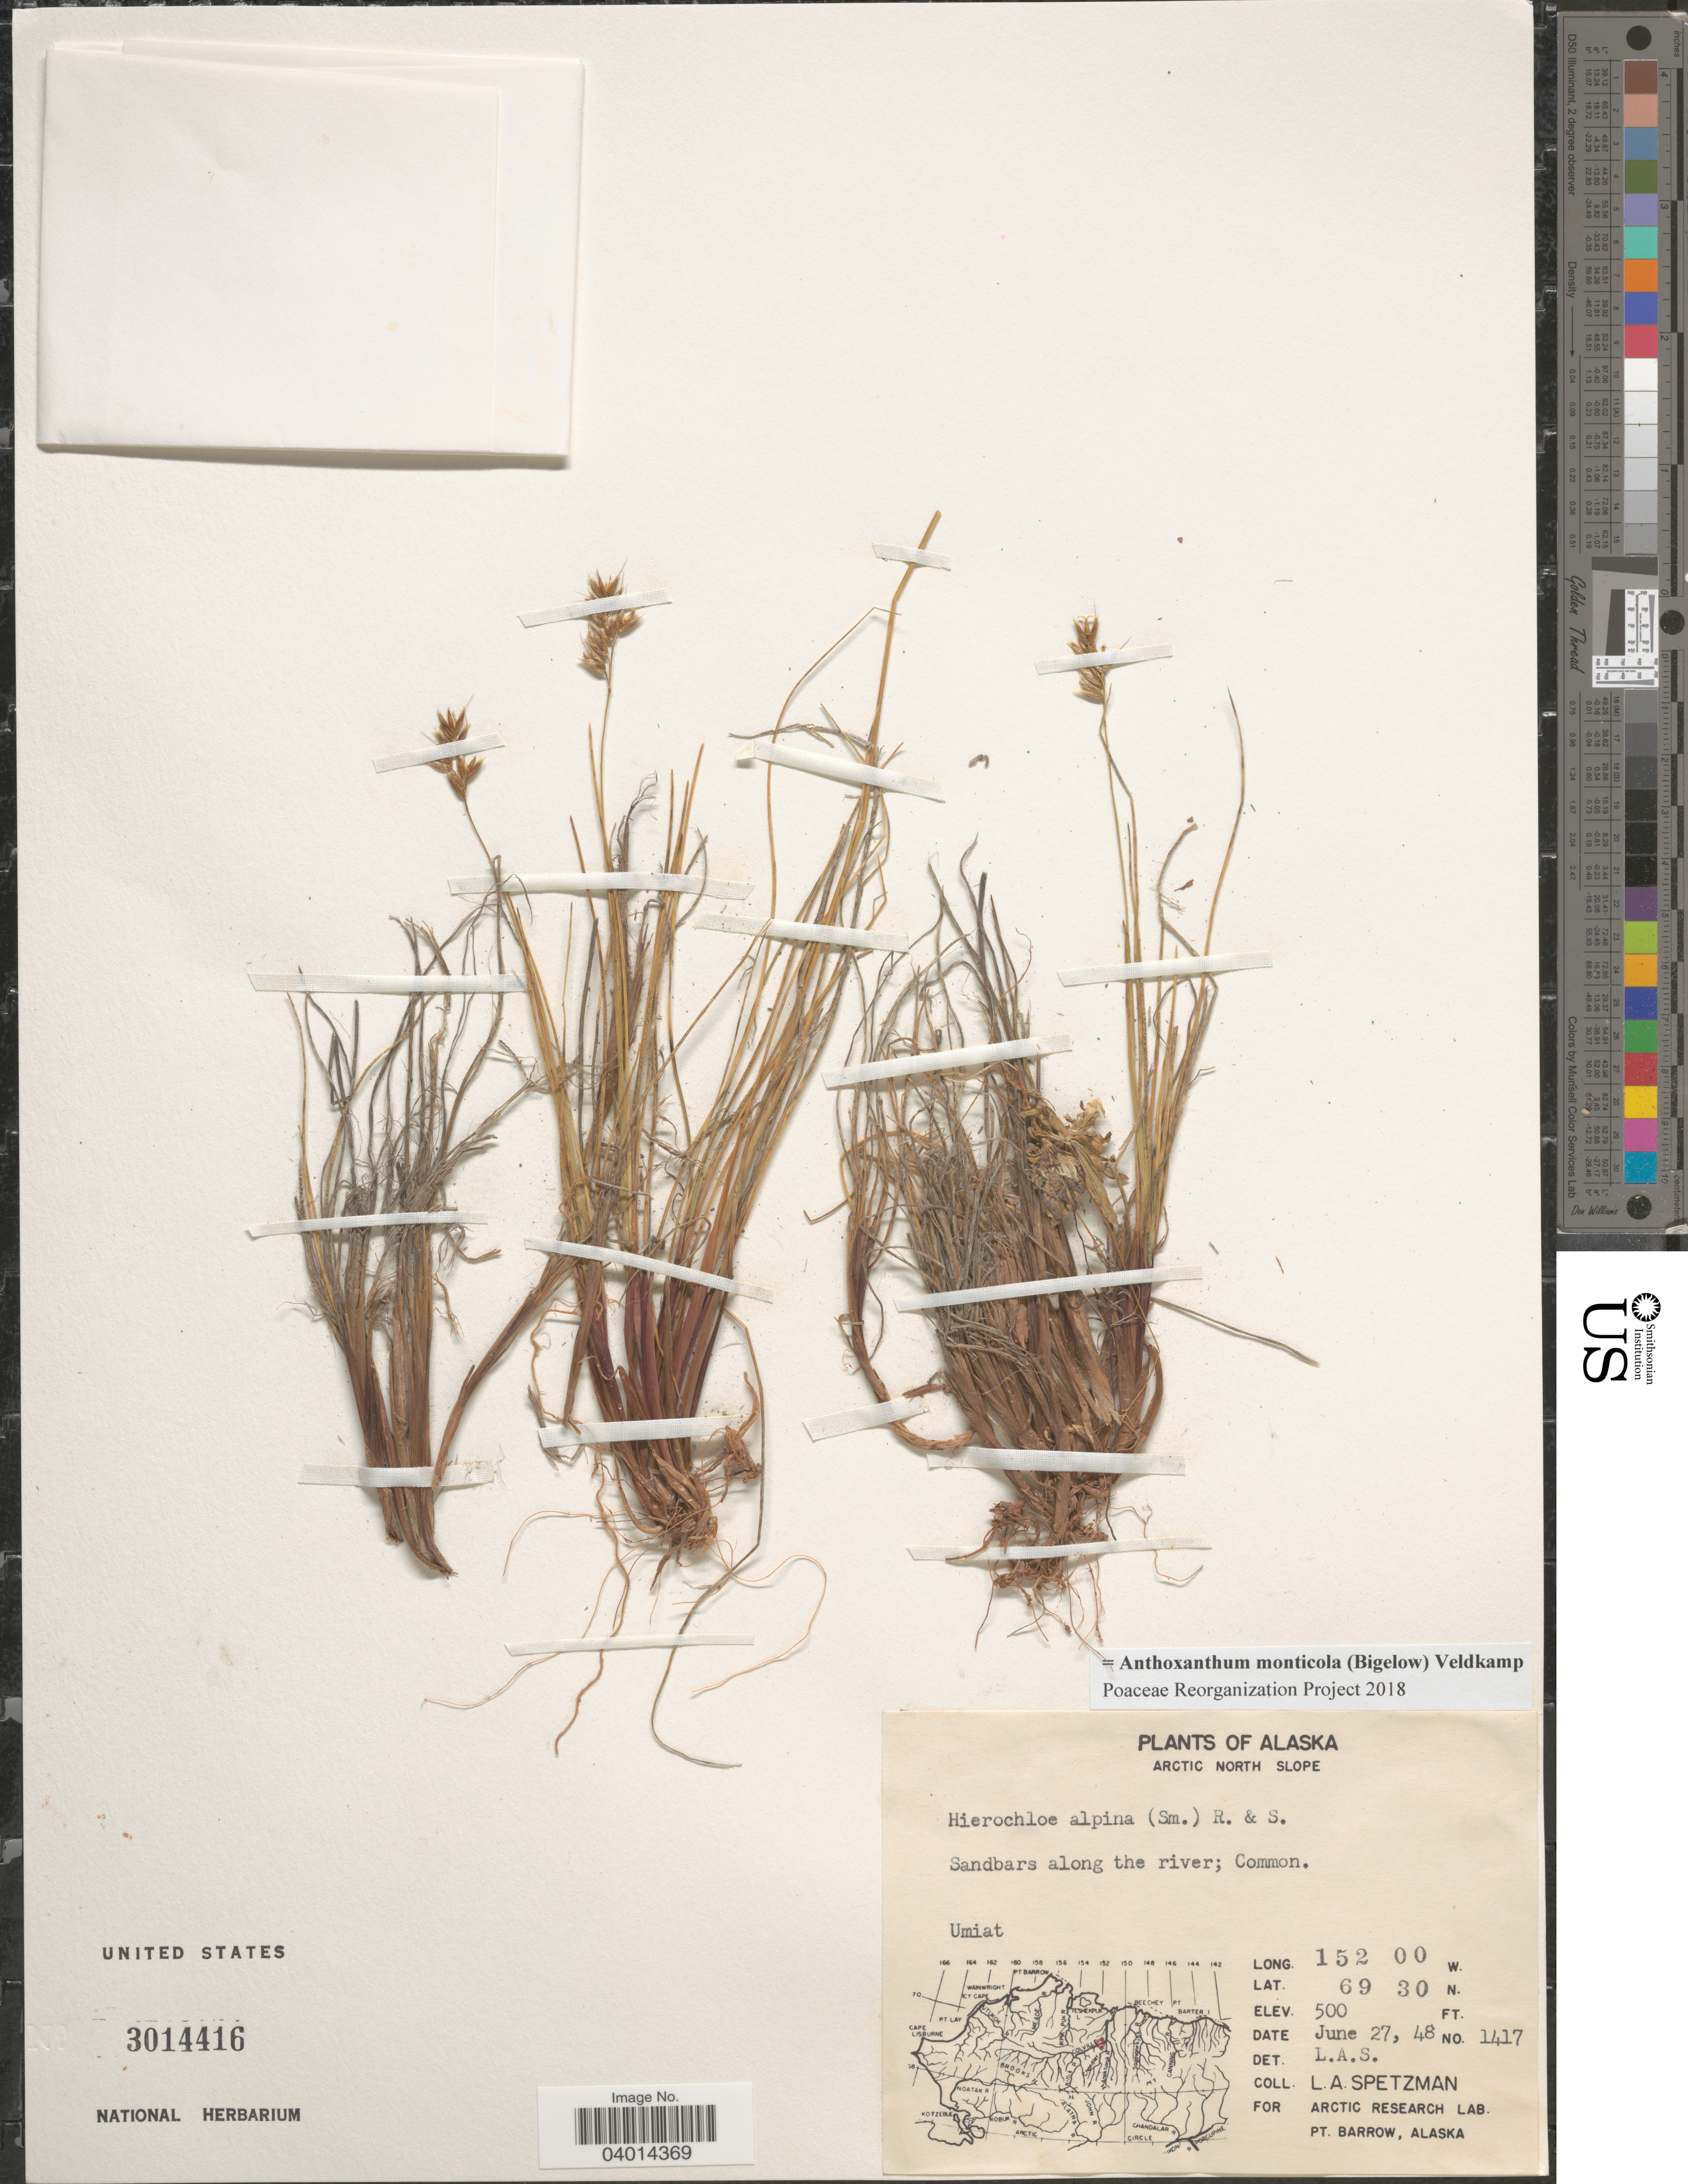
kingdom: Plantae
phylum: Tracheophyta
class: Liliopsida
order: Poales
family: Poaceae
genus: Anthoxanthum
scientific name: Anthoxanthum monticola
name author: (Bigelow) Veldkamp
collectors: L. Spetzman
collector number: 1417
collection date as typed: Transcribed d/m/y: 27/6/48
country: United States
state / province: Alaska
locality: Arctic North Slope. Sandbars along the river; Common. Umiat.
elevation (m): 152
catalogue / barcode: US 3014416